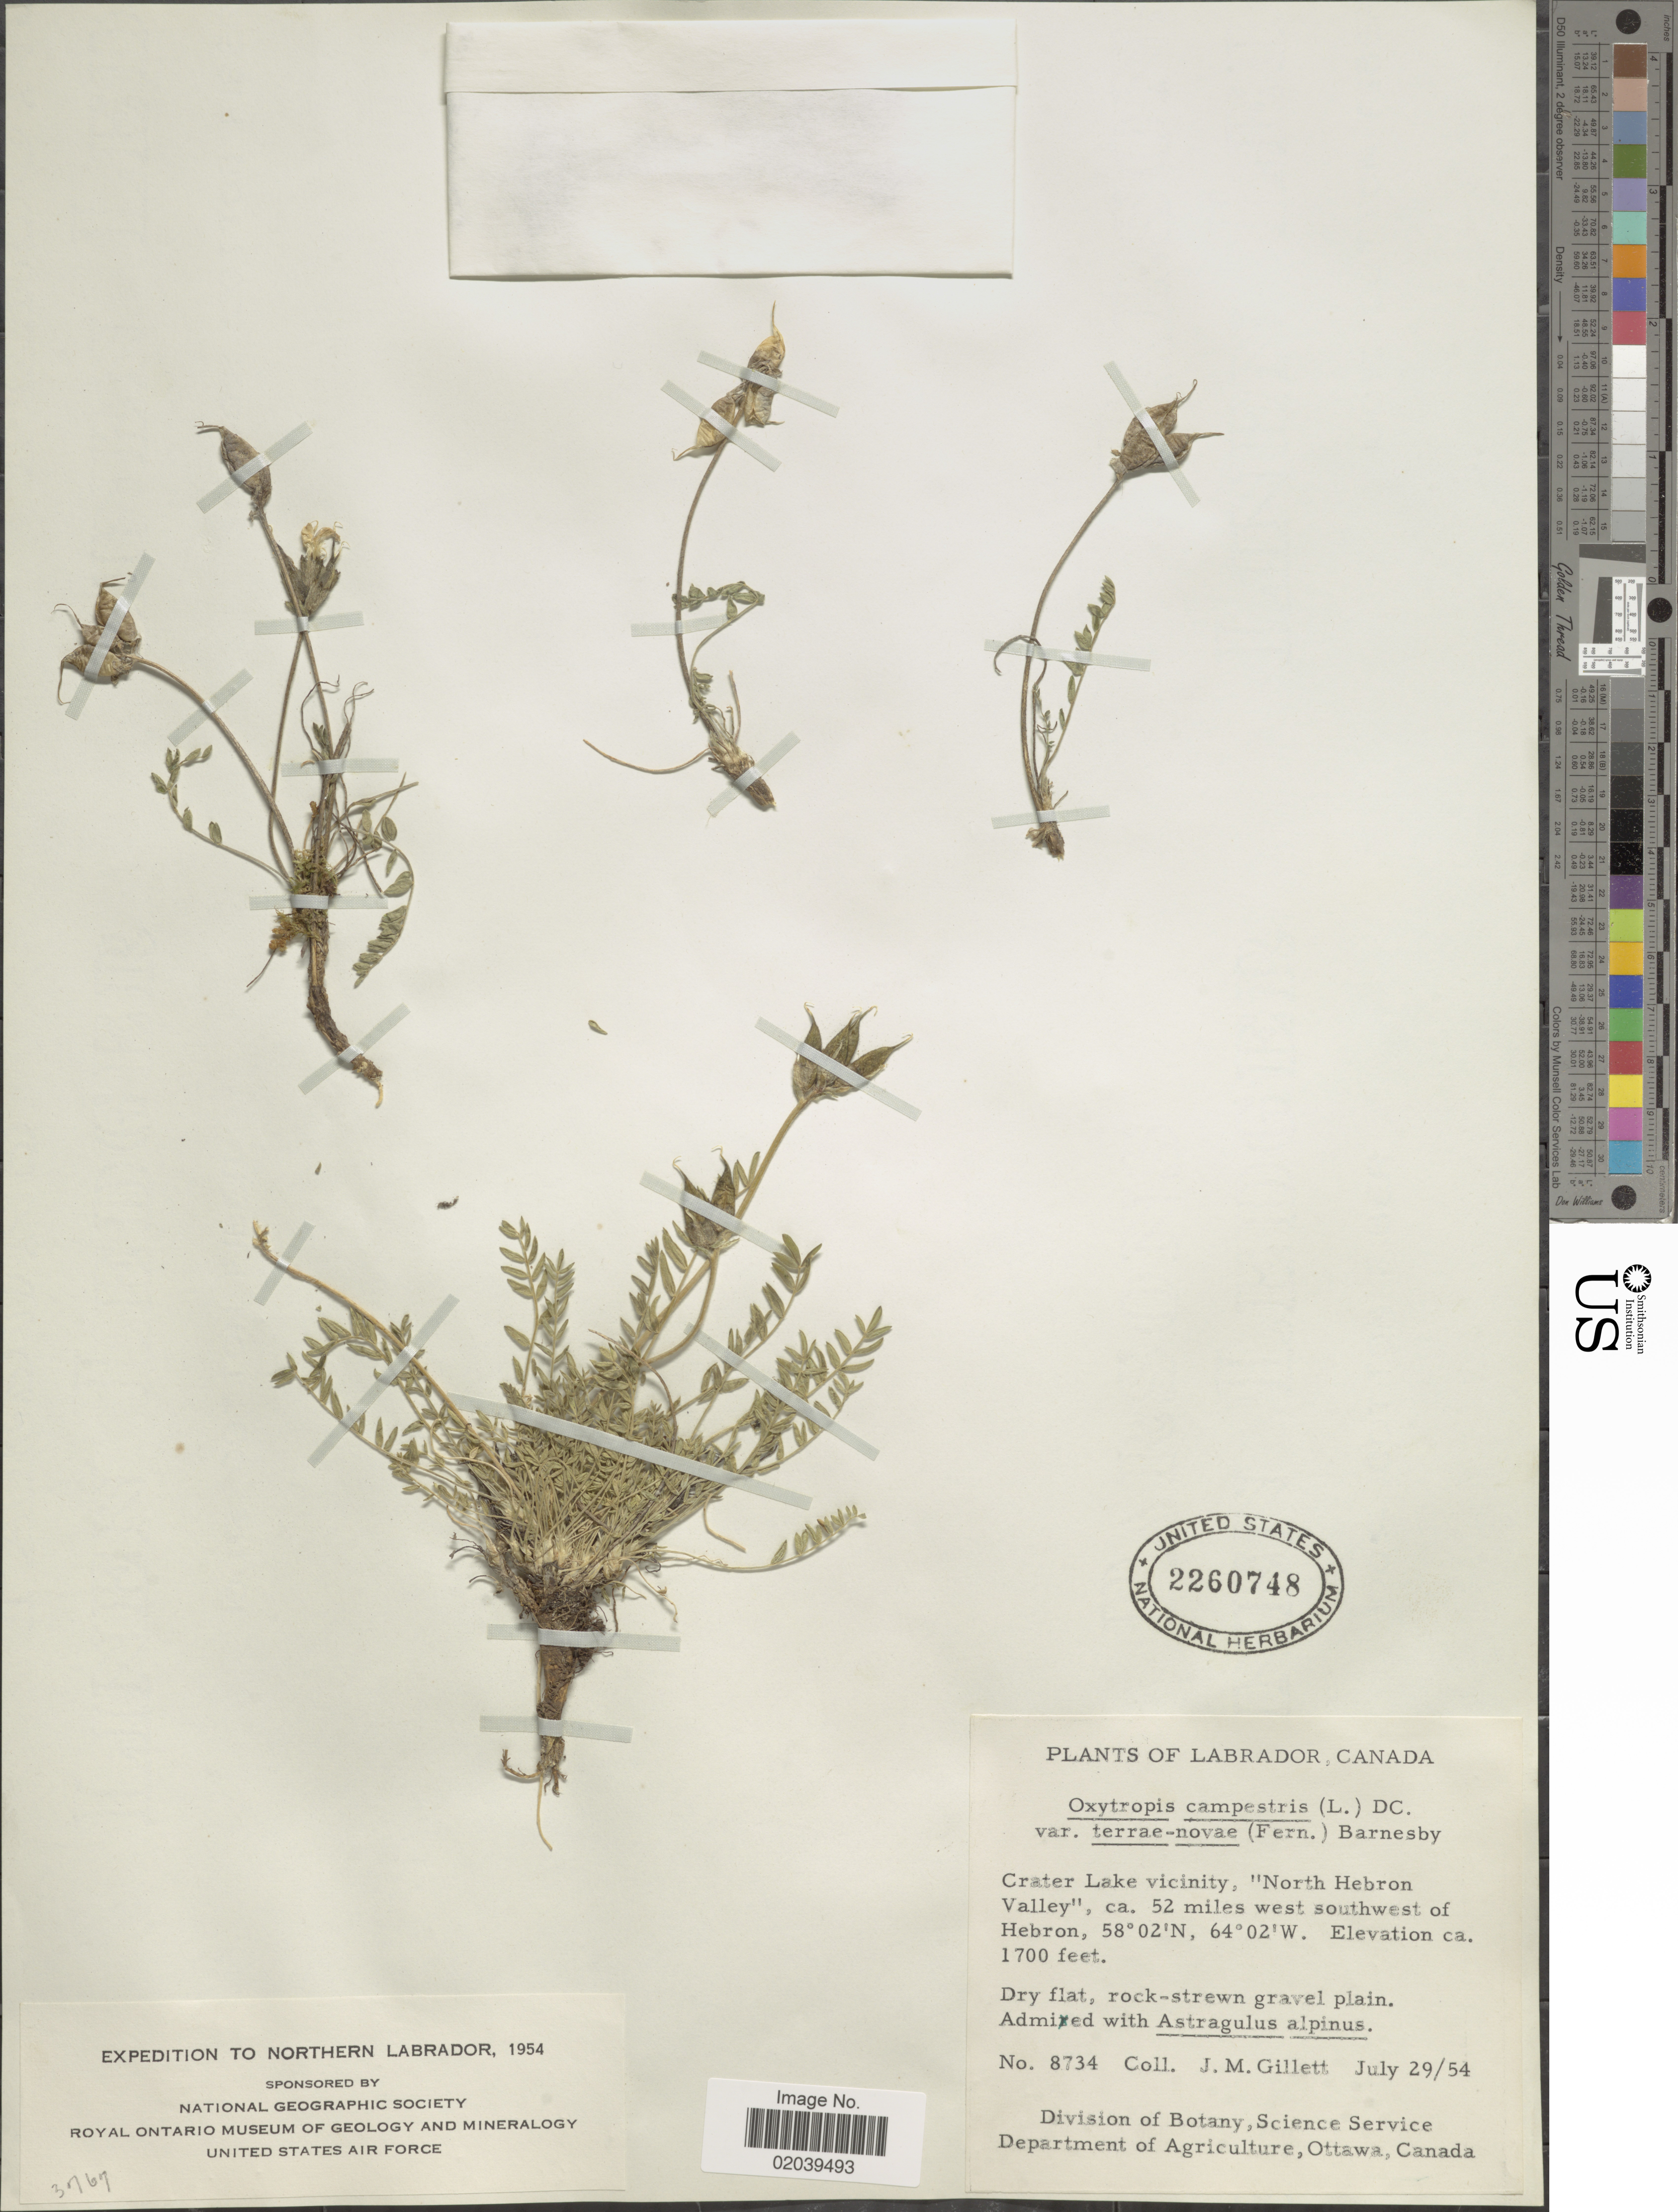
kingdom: Plantae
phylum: Tracheophyta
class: Magnoliopsida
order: Fabales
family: Fabaceae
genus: Oxytropis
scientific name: Oxytropis campestris var. terrae-novae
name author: (Fernald) Barneby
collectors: J. M. Gillett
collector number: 8734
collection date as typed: Transcribed d/m/y: 29/7/54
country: Canada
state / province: Newfoundland and Labrador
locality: Labrador. Crater Lake vicinity, "North Hebron Valley", ca. 52 miles west southwest of Hebron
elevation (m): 518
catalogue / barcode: US 2260748